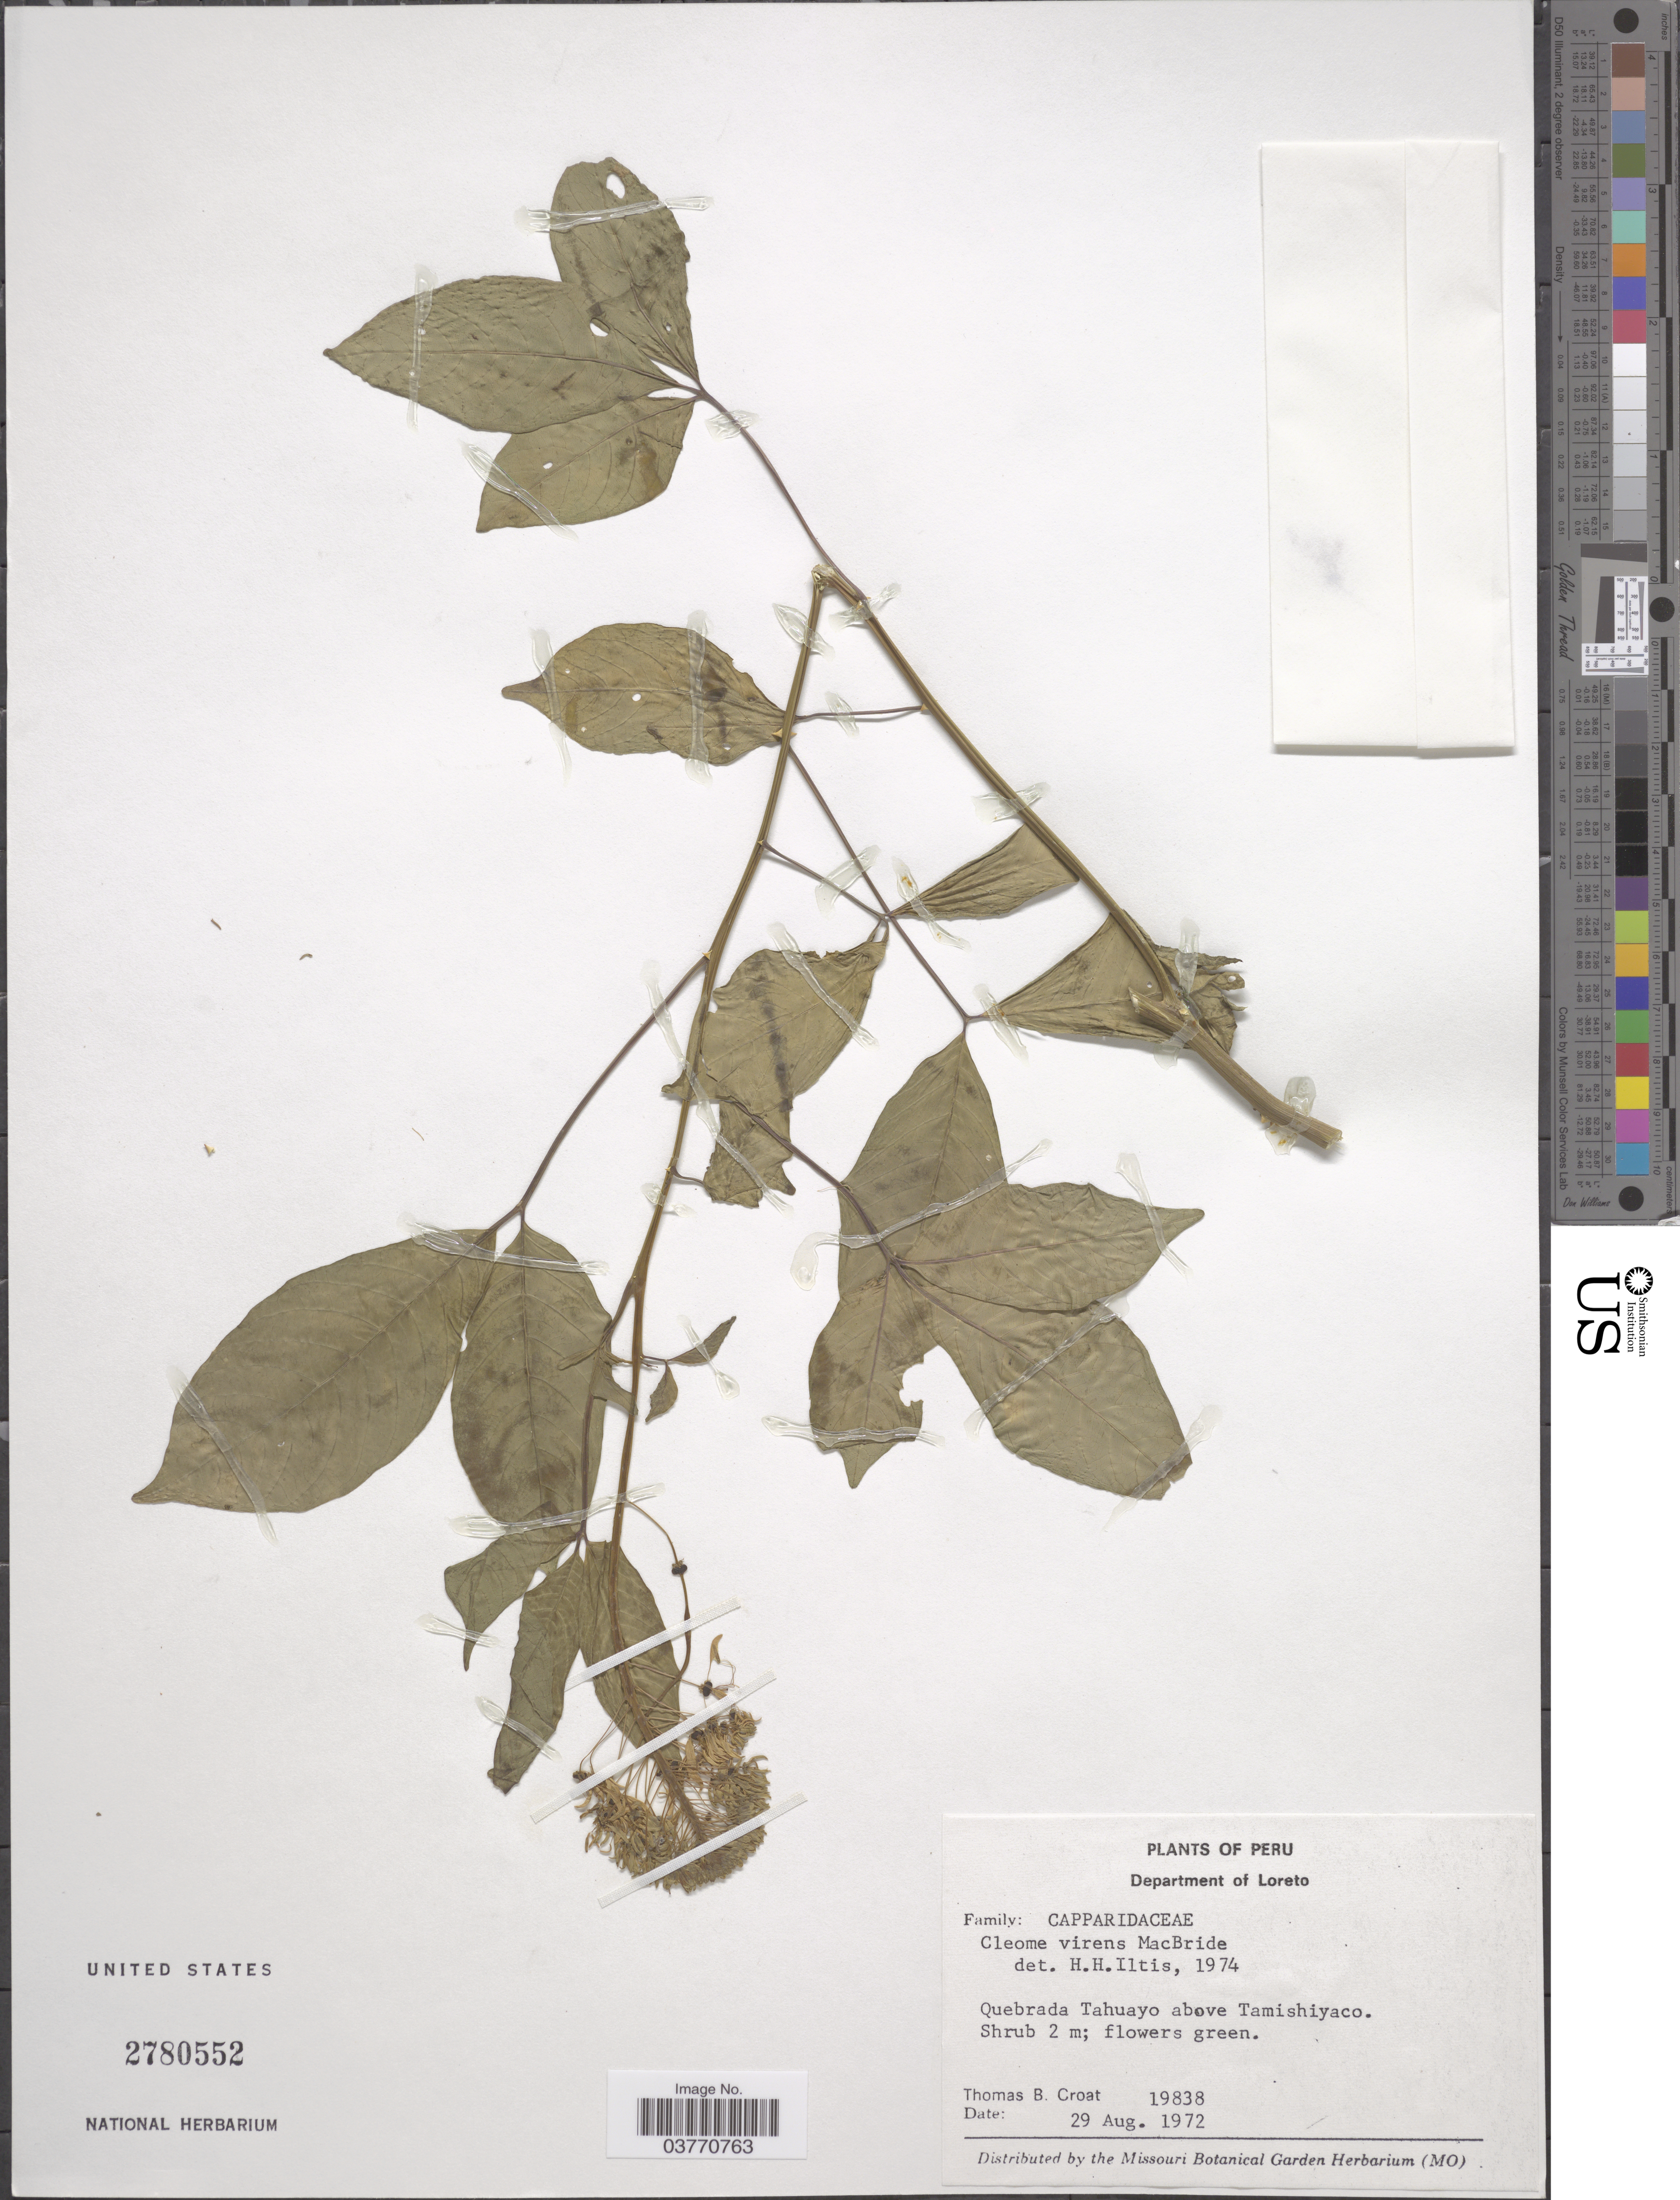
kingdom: Plantae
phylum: Tracheophyta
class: Magnoliopsida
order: Brassicales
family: Cleomaceae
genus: Tarenaya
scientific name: Tarenaya virens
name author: (J.F. Macbr.) Soares Neto & Roalson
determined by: Strong, M. T., (US), Smithsonian Institution - National Museum of Natural History (UNITED STATES)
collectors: T. B. Croat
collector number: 19838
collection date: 1972-08-29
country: Peru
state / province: Loreto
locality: Department of Loreto. Quebrada Tahuayo above Tamishiyaco.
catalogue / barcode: US 2780552